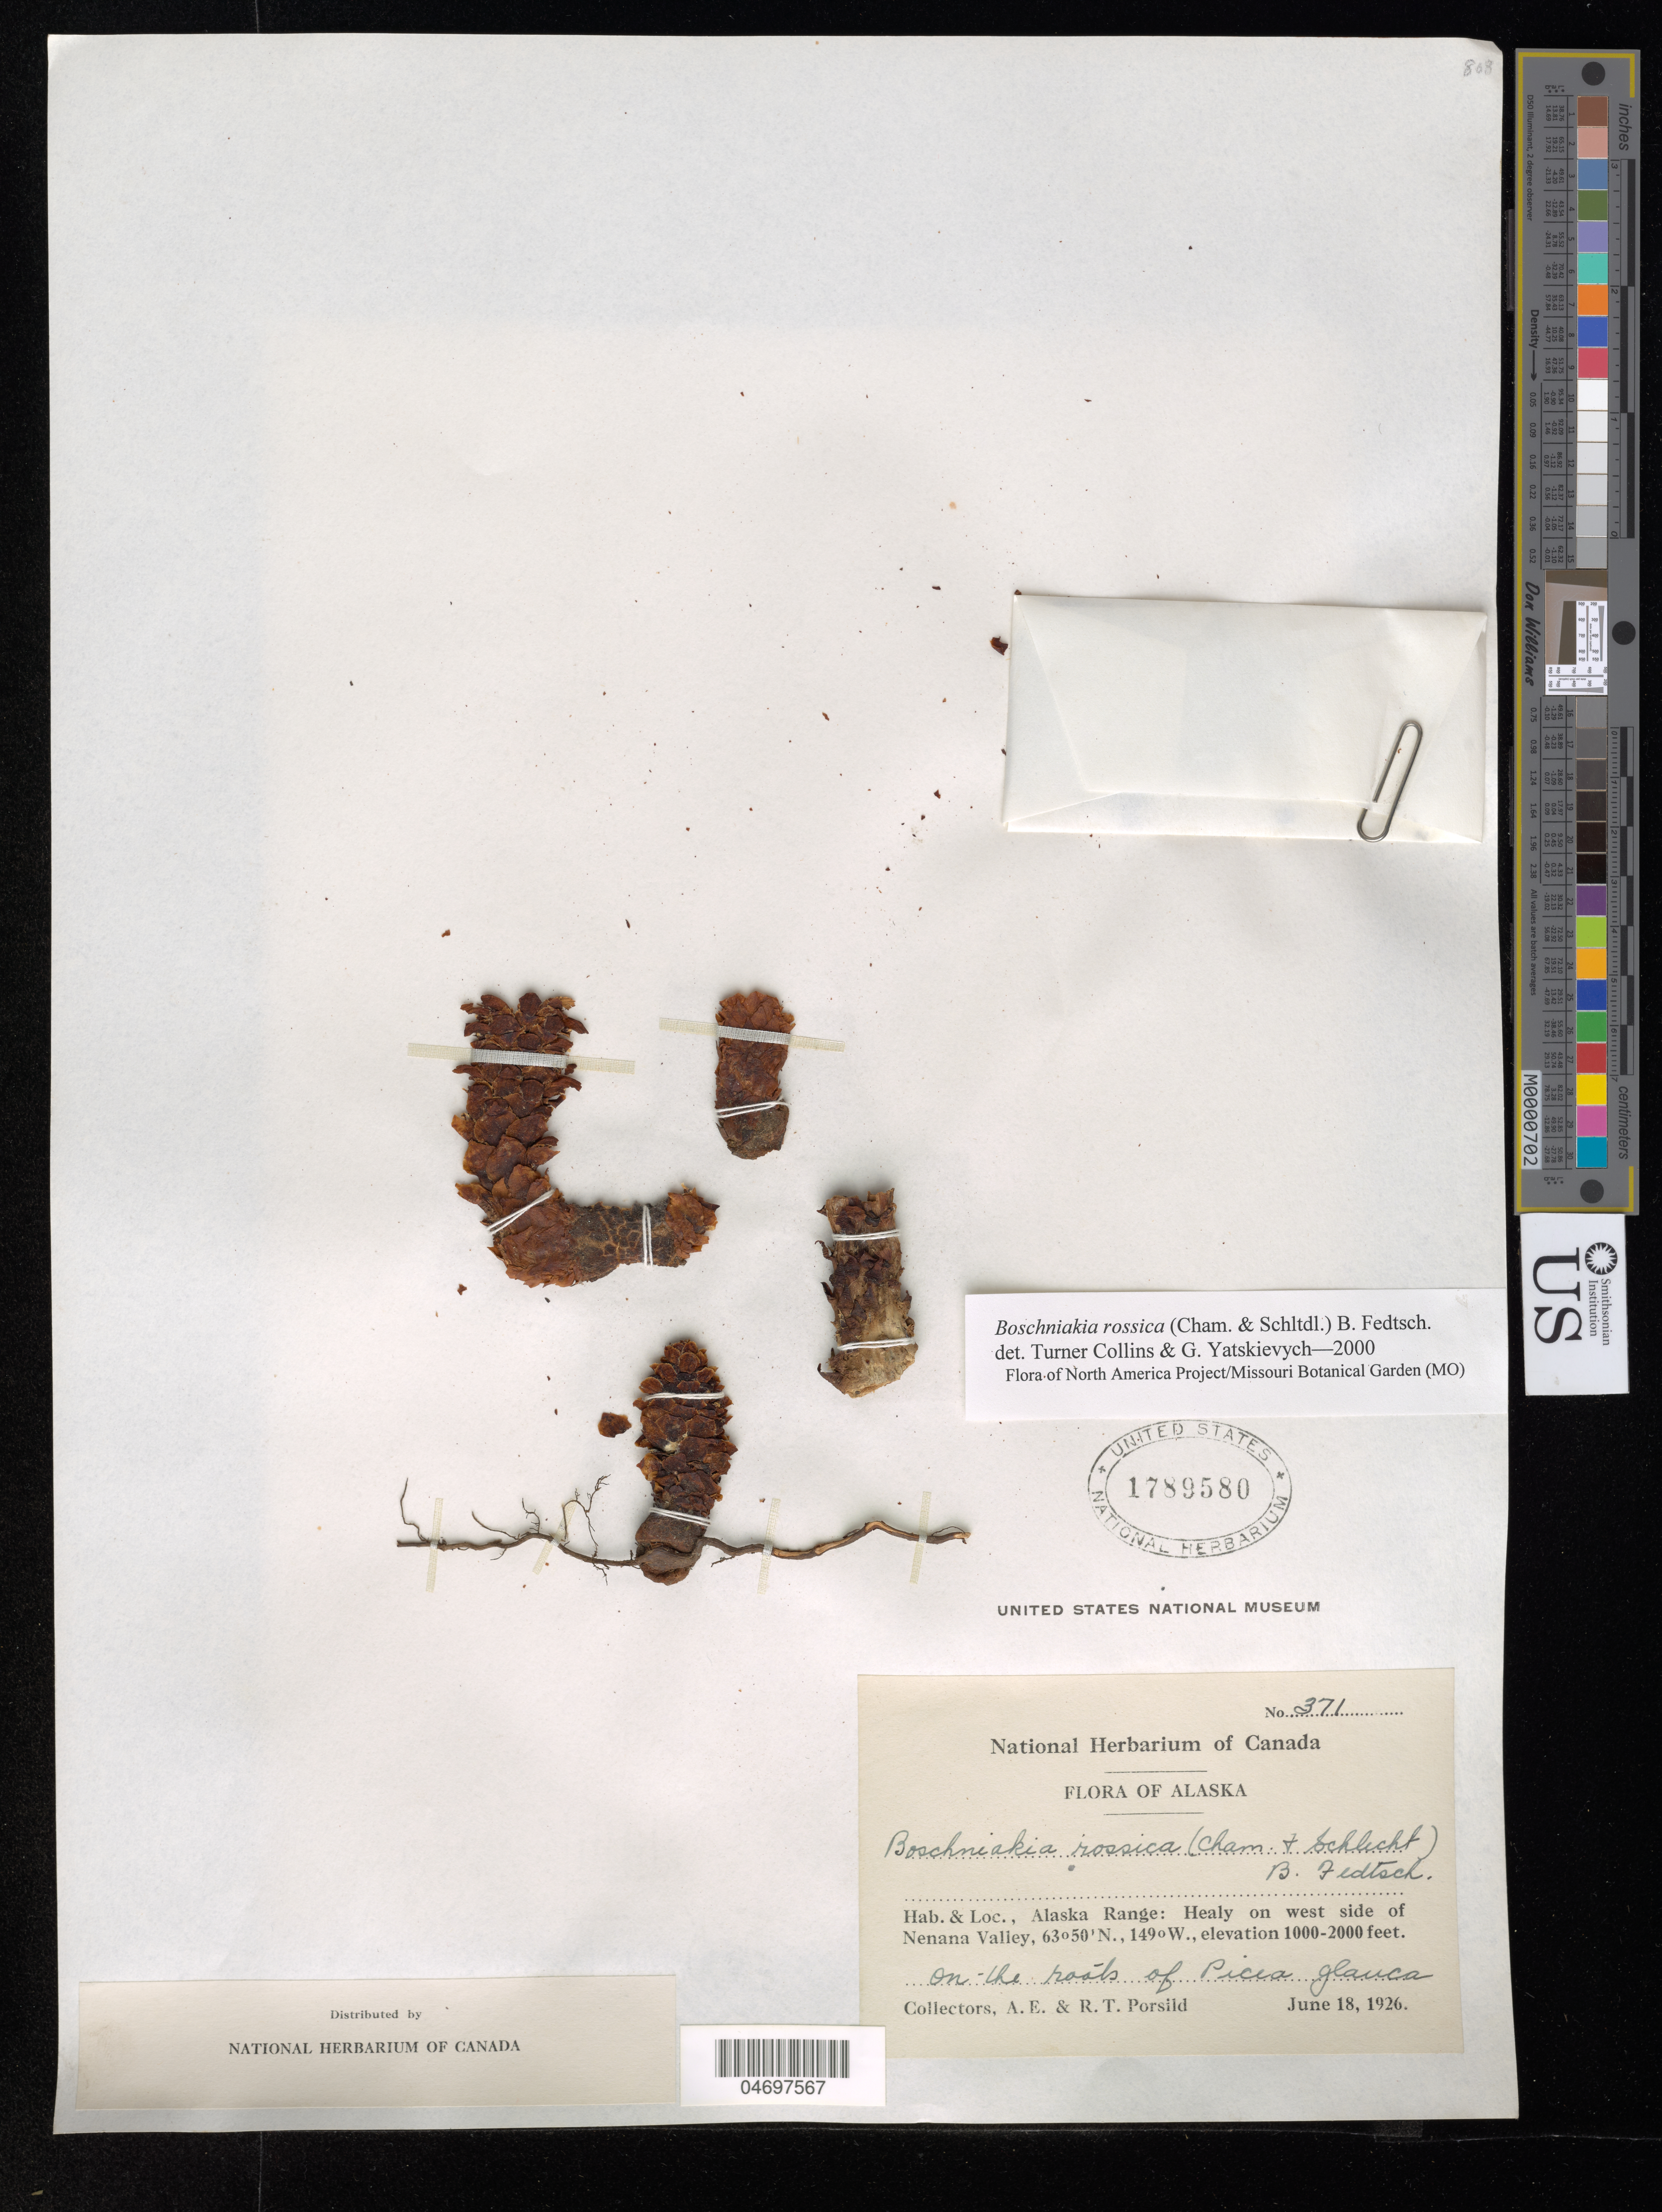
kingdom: Plantae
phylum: Tracheophyta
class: Magnoliopsida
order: Lamiales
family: Orobanchaceae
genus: Boschniakia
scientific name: Boschniakia rossica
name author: (Cham. & Schltdl.) B. Fedtsch.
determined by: Collins, L. T.; Yatskievych, G. A.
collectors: A. E. Porsild & R. T. Porsild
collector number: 371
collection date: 1926-06-18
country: United States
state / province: Alaska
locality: Alaska Range: Healy on west side of Nenana Valley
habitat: On the roots of Picea glauca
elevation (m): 305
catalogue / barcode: US 1789580